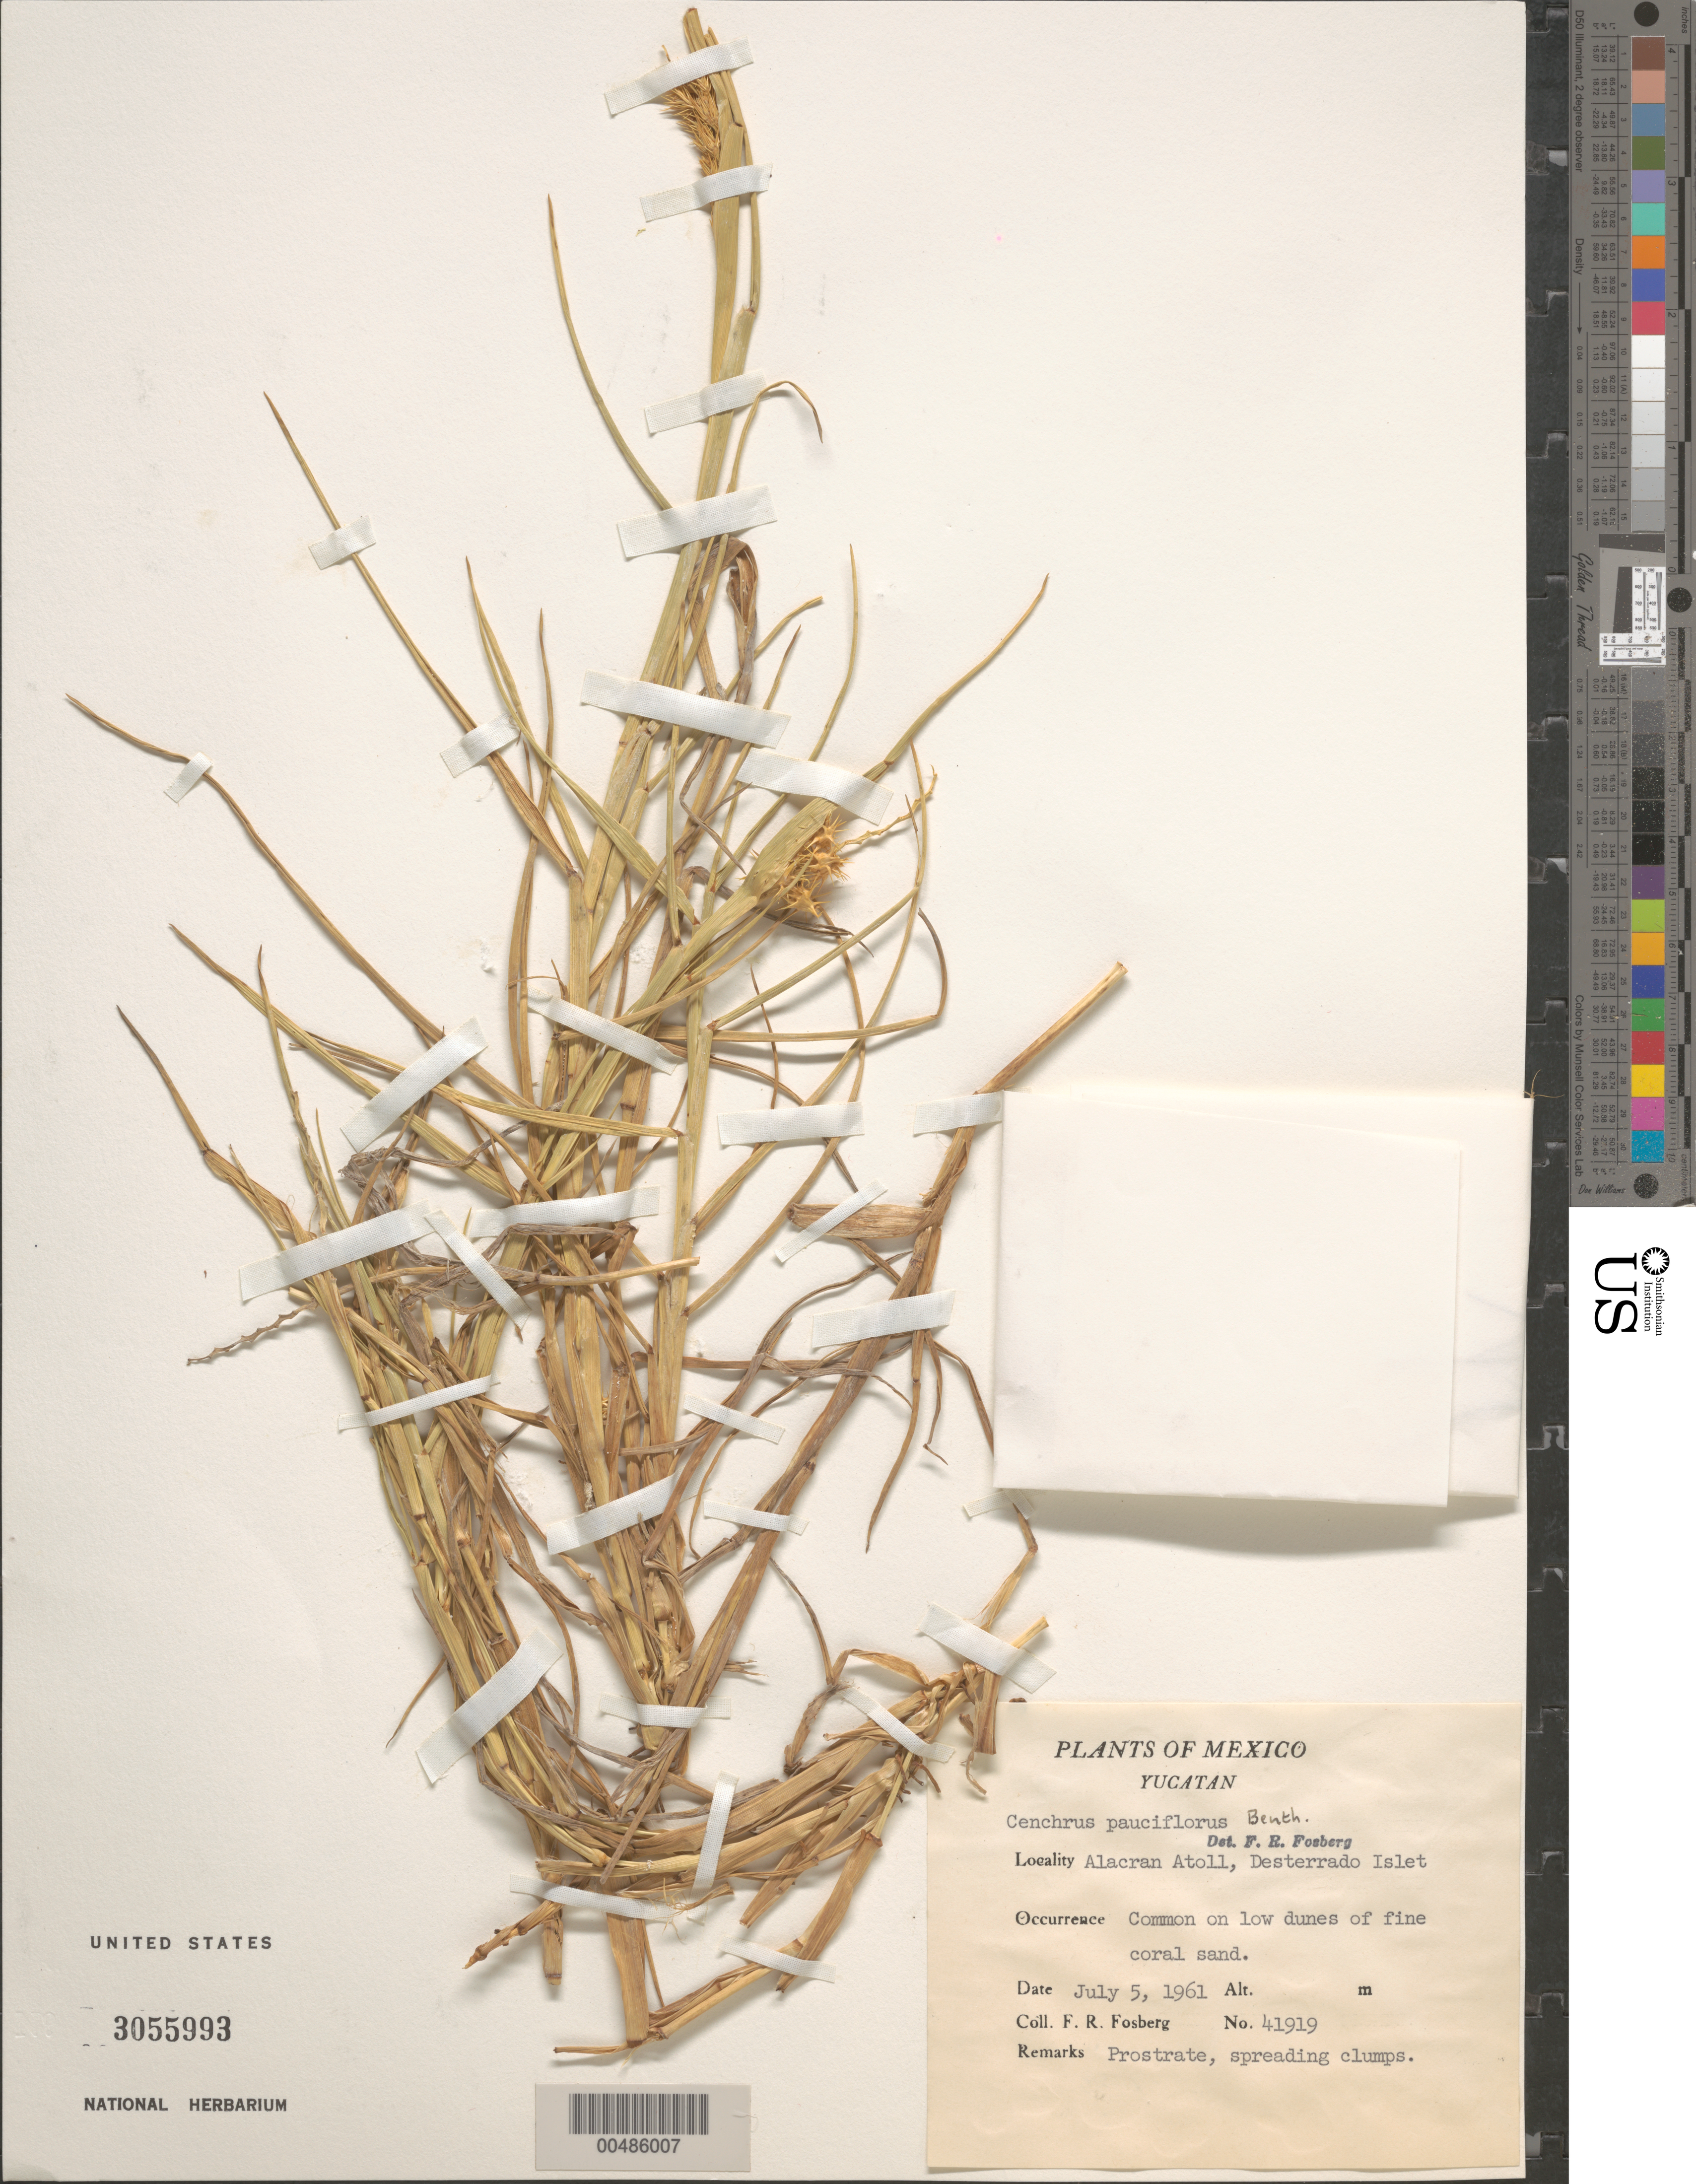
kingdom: Plantae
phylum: Tracheophyta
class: Liliopsida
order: Poales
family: Poaceae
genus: Cenchrus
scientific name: Cenchrus pauciflorus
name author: Benth.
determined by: Fosberg, F. R.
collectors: F. R. Fosberg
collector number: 41919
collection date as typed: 5 Jul 1961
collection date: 1961-07-05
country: Mexico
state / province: Yucatan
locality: Alacran Atoll, Desterrado Islet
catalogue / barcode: US 3055993